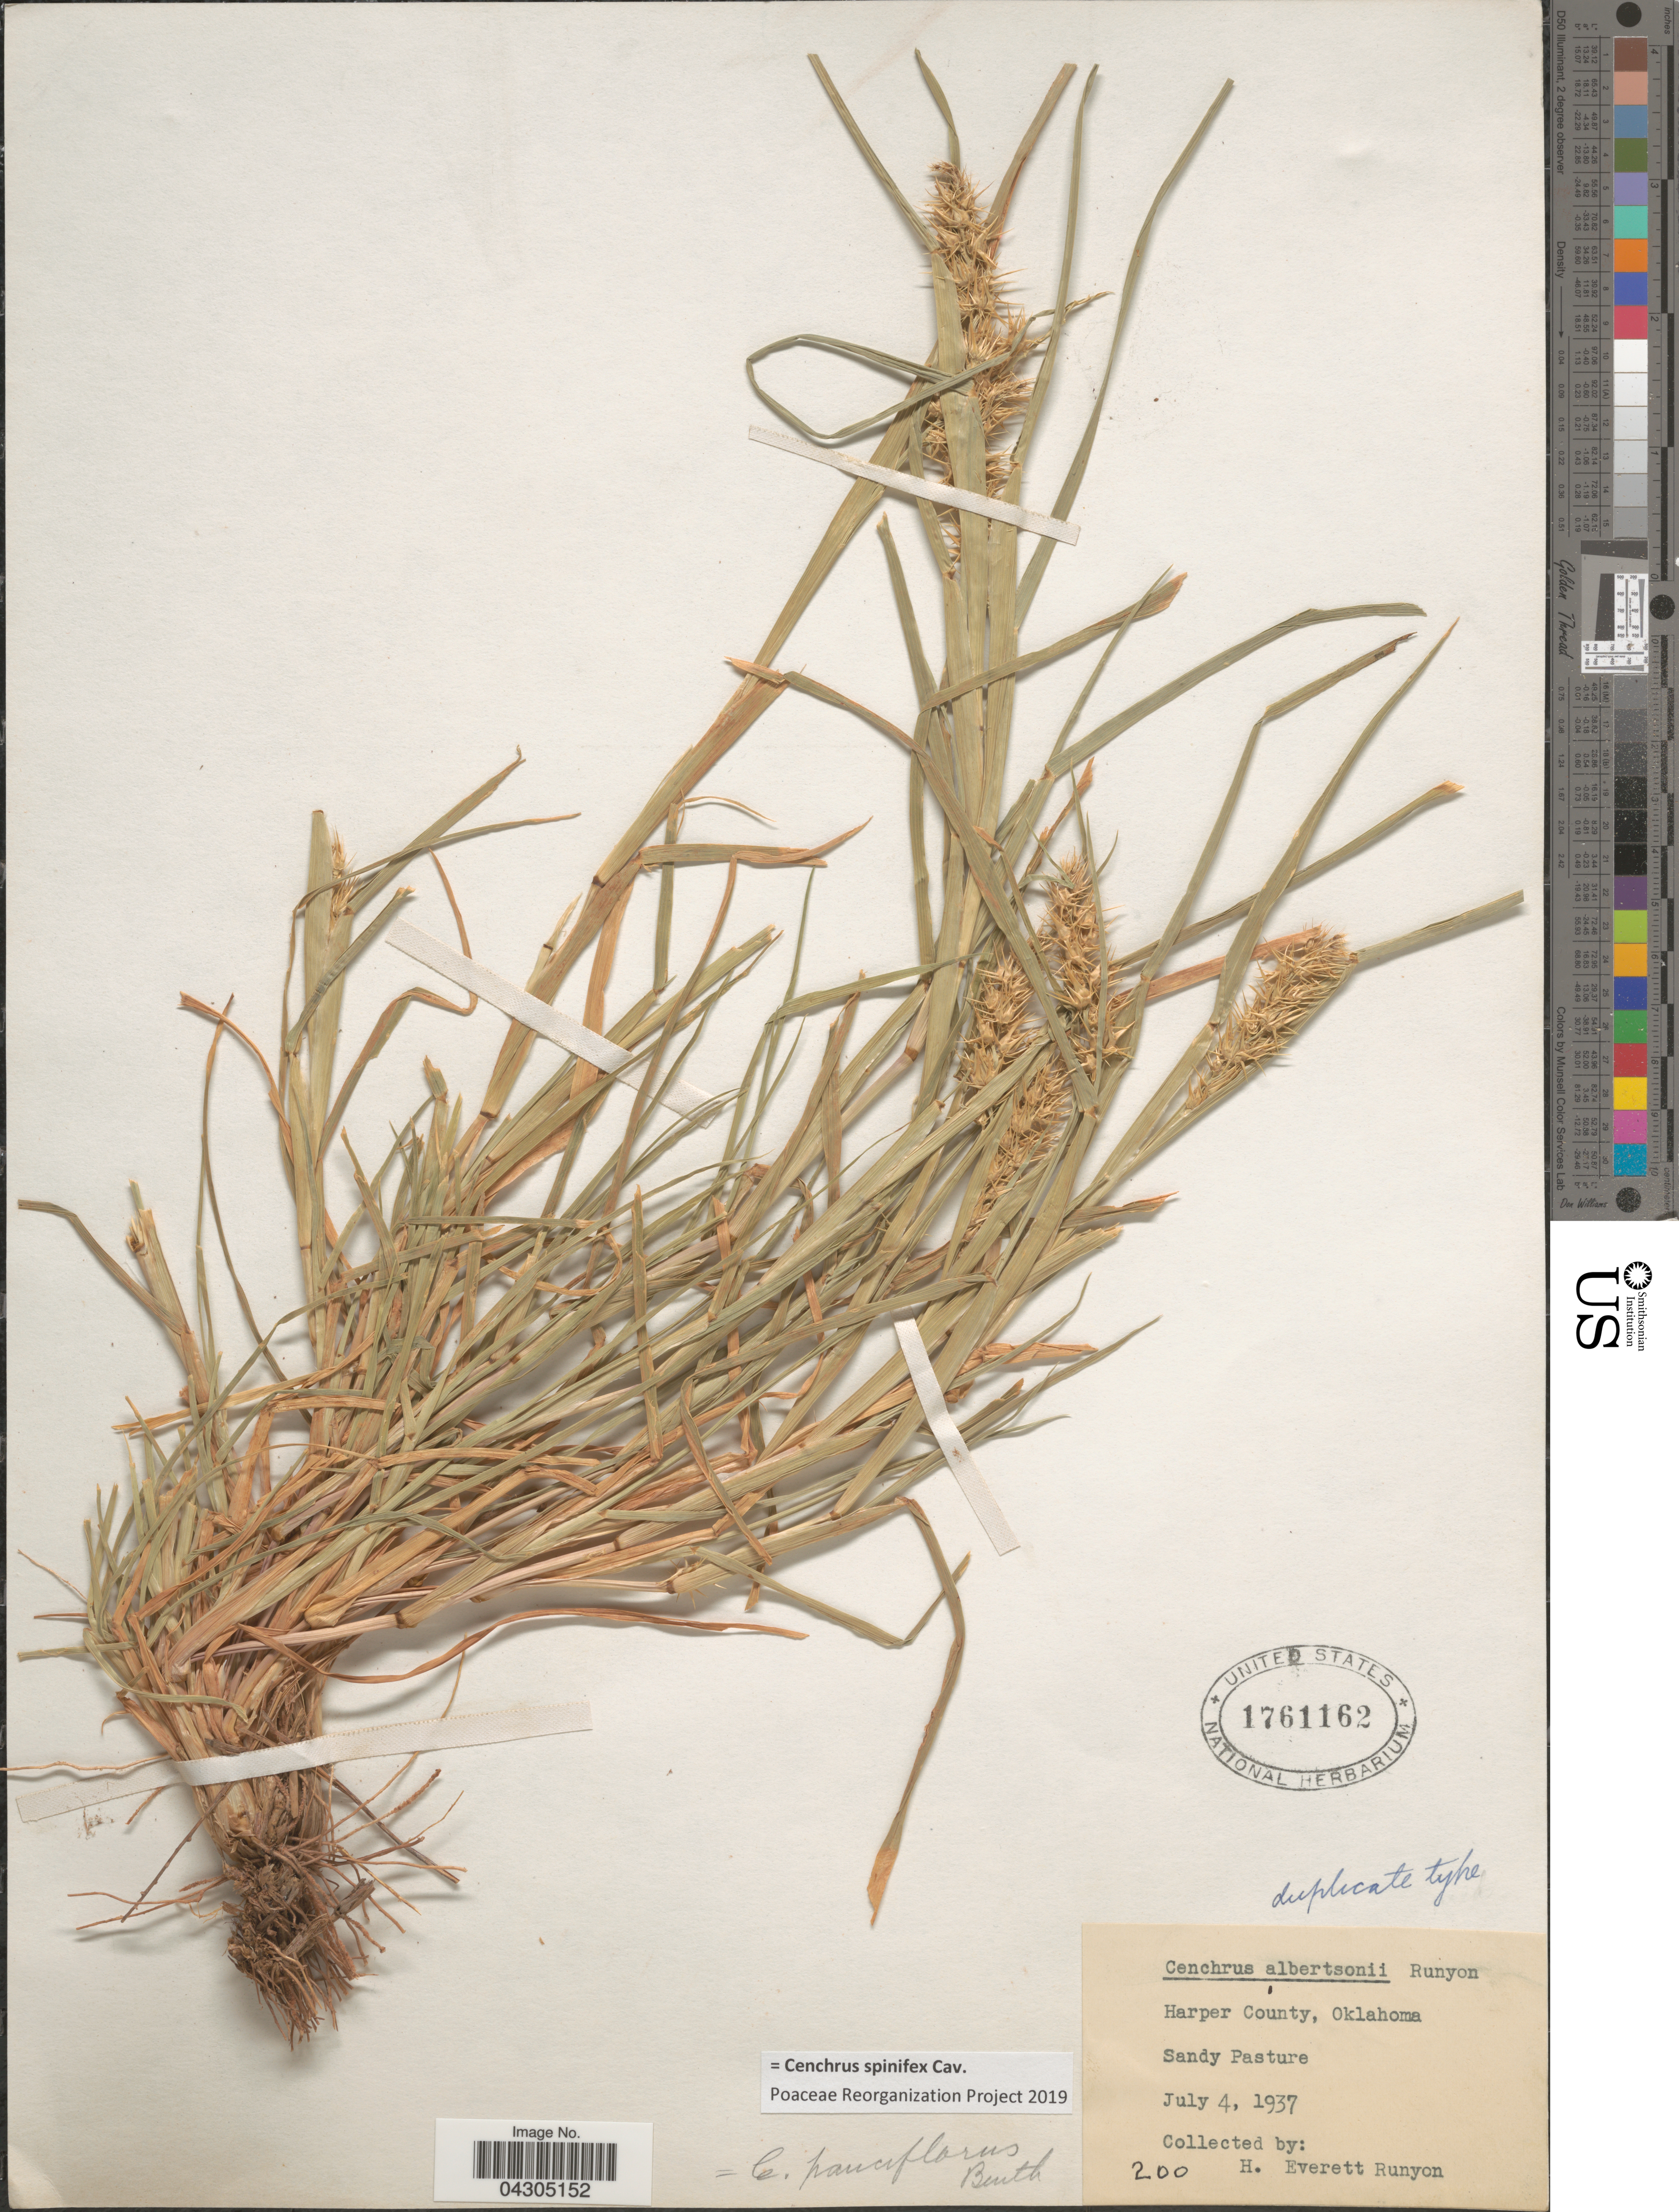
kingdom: Plantae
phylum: Tracheophyta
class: Liliopsida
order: Poales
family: Poaceae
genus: Cenchrus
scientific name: Cenchrus spinifex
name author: Cav.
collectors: H. E. Runyon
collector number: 200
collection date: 1937-07-04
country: United States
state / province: Oklahoma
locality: Harper County.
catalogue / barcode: US 1761162